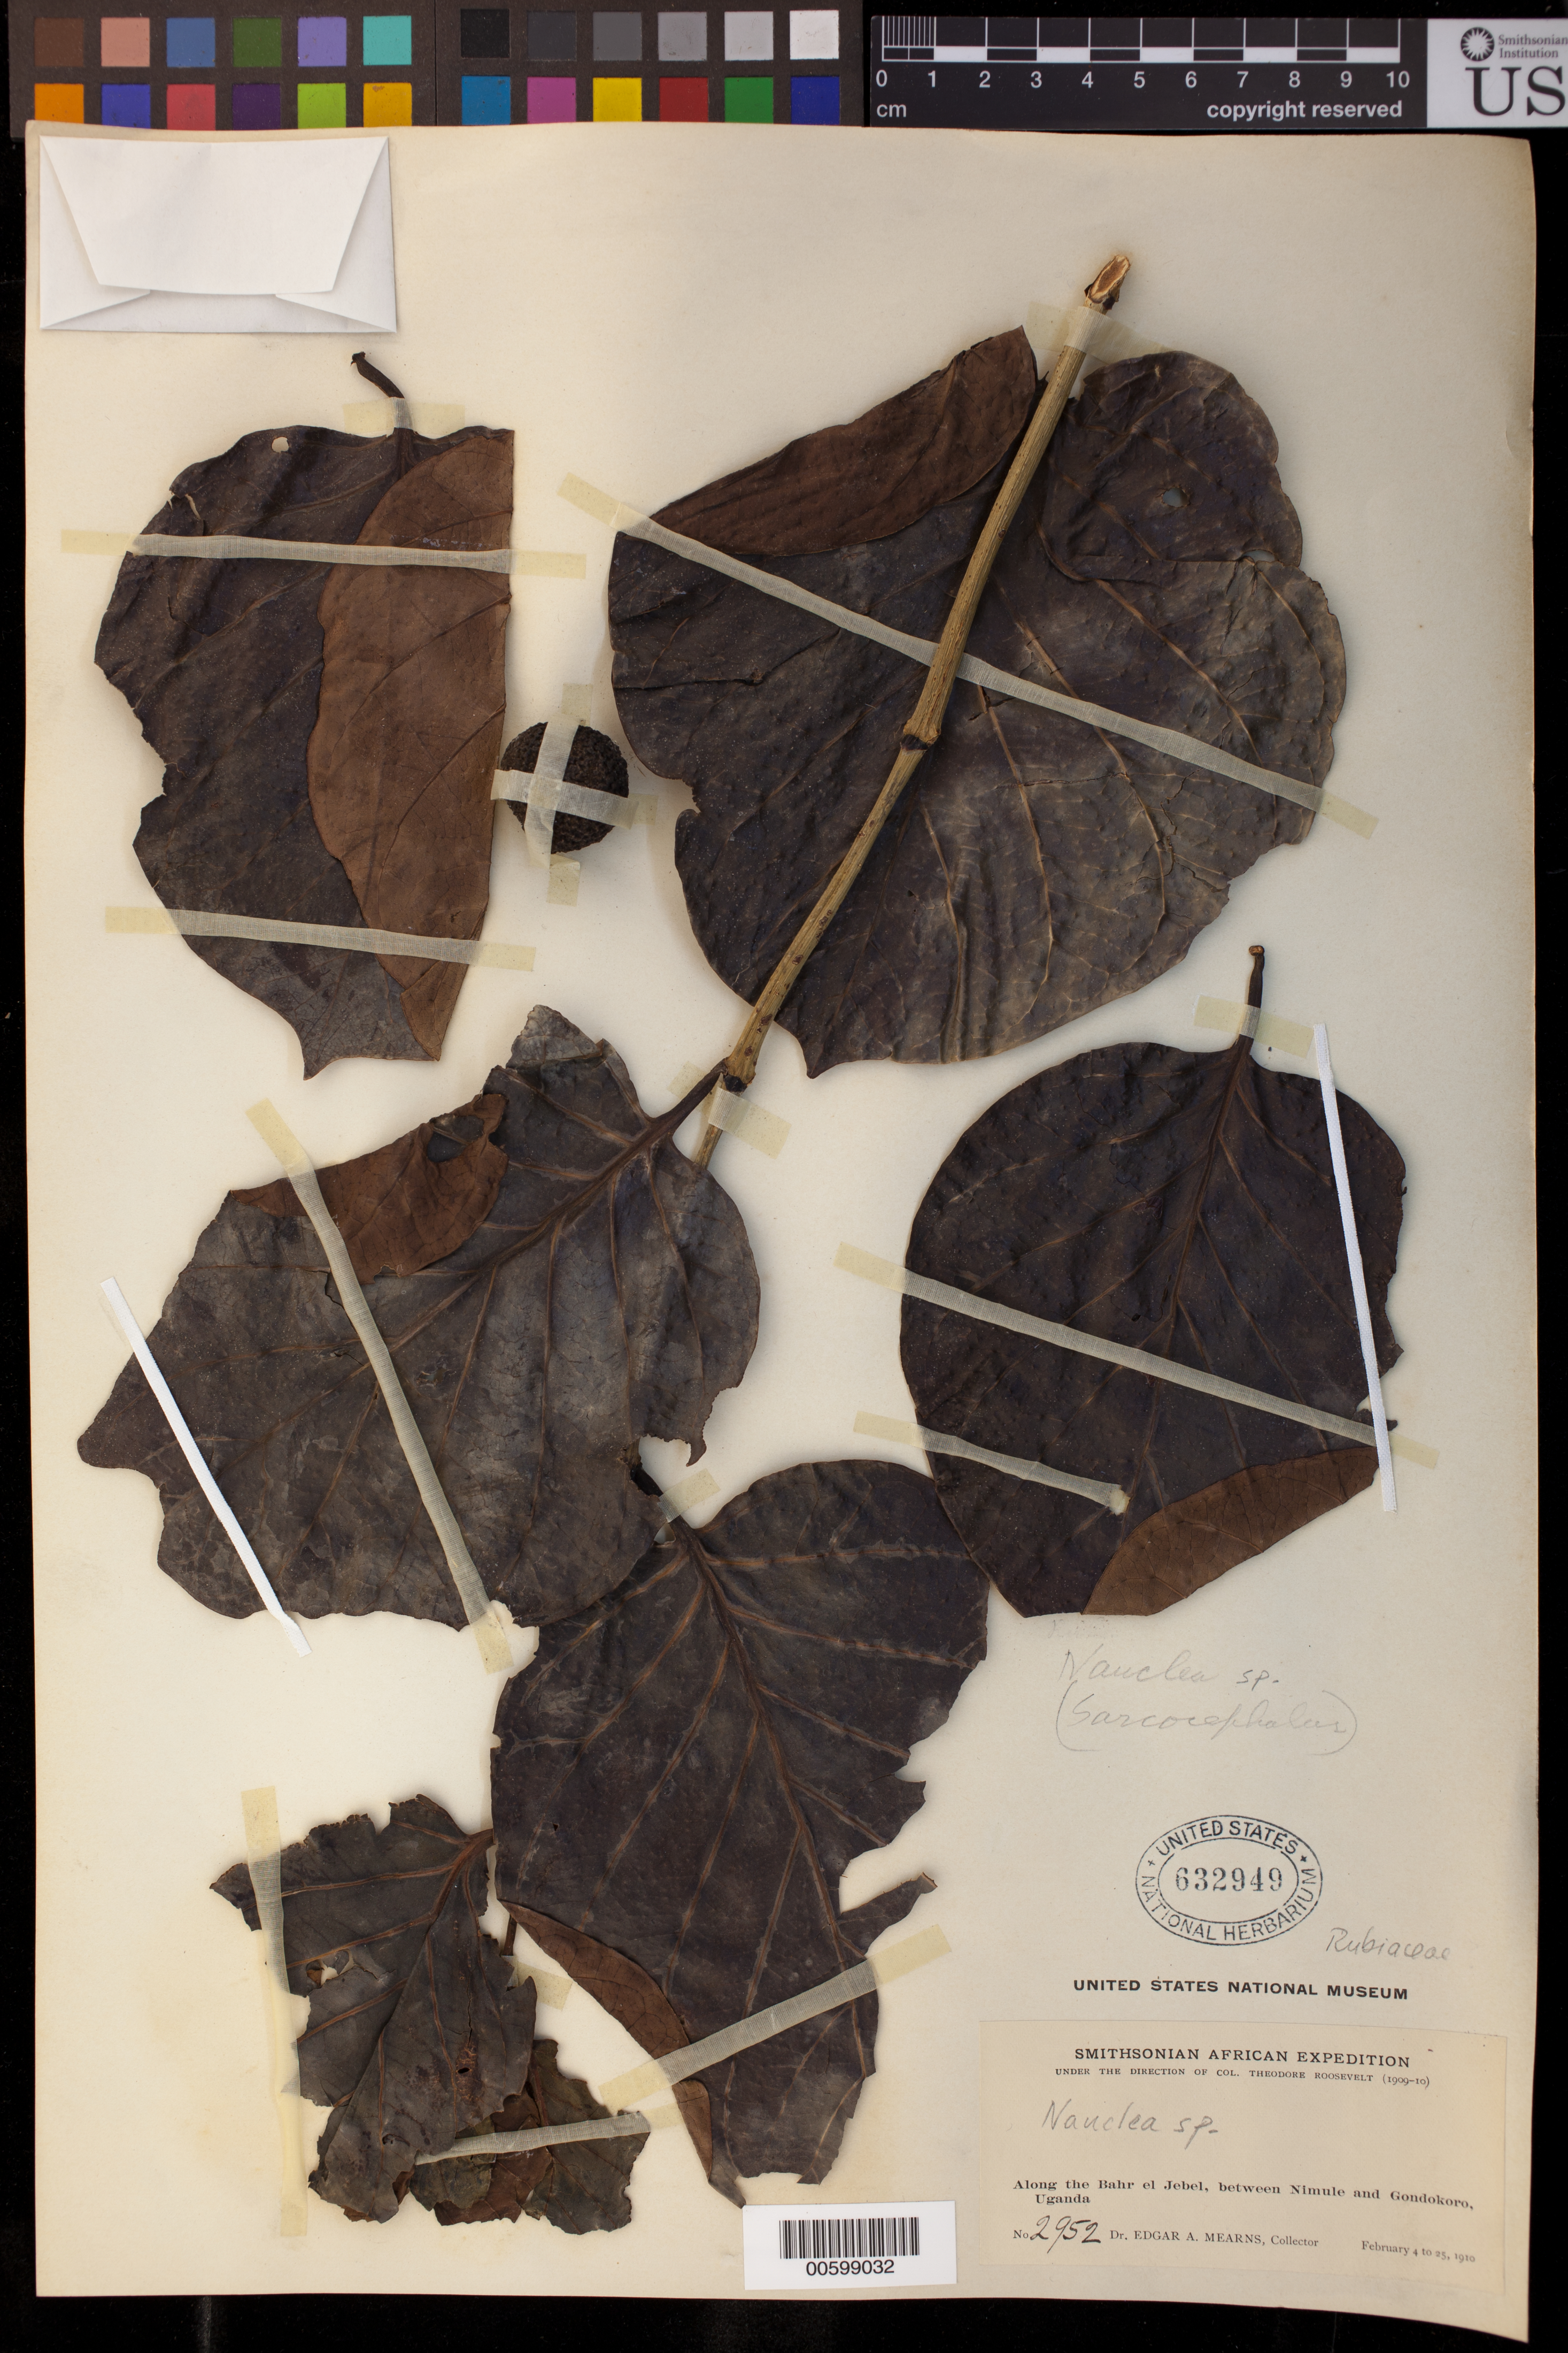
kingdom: Plantae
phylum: Tracheophyta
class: Magnoliopsida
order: Gentianales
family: Rubiaceae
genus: Nauclea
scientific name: Nauclea sp.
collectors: E. A. Mearns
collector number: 2952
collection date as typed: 04 Feb 1910 to 25 Feb 1910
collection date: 1910-02-04/1910-02-25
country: South Sudan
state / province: Central Equatoria / Eastern Equatoria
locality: Along the Bahr el Jebel, between Nimule and Gondokoro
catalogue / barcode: US 632949